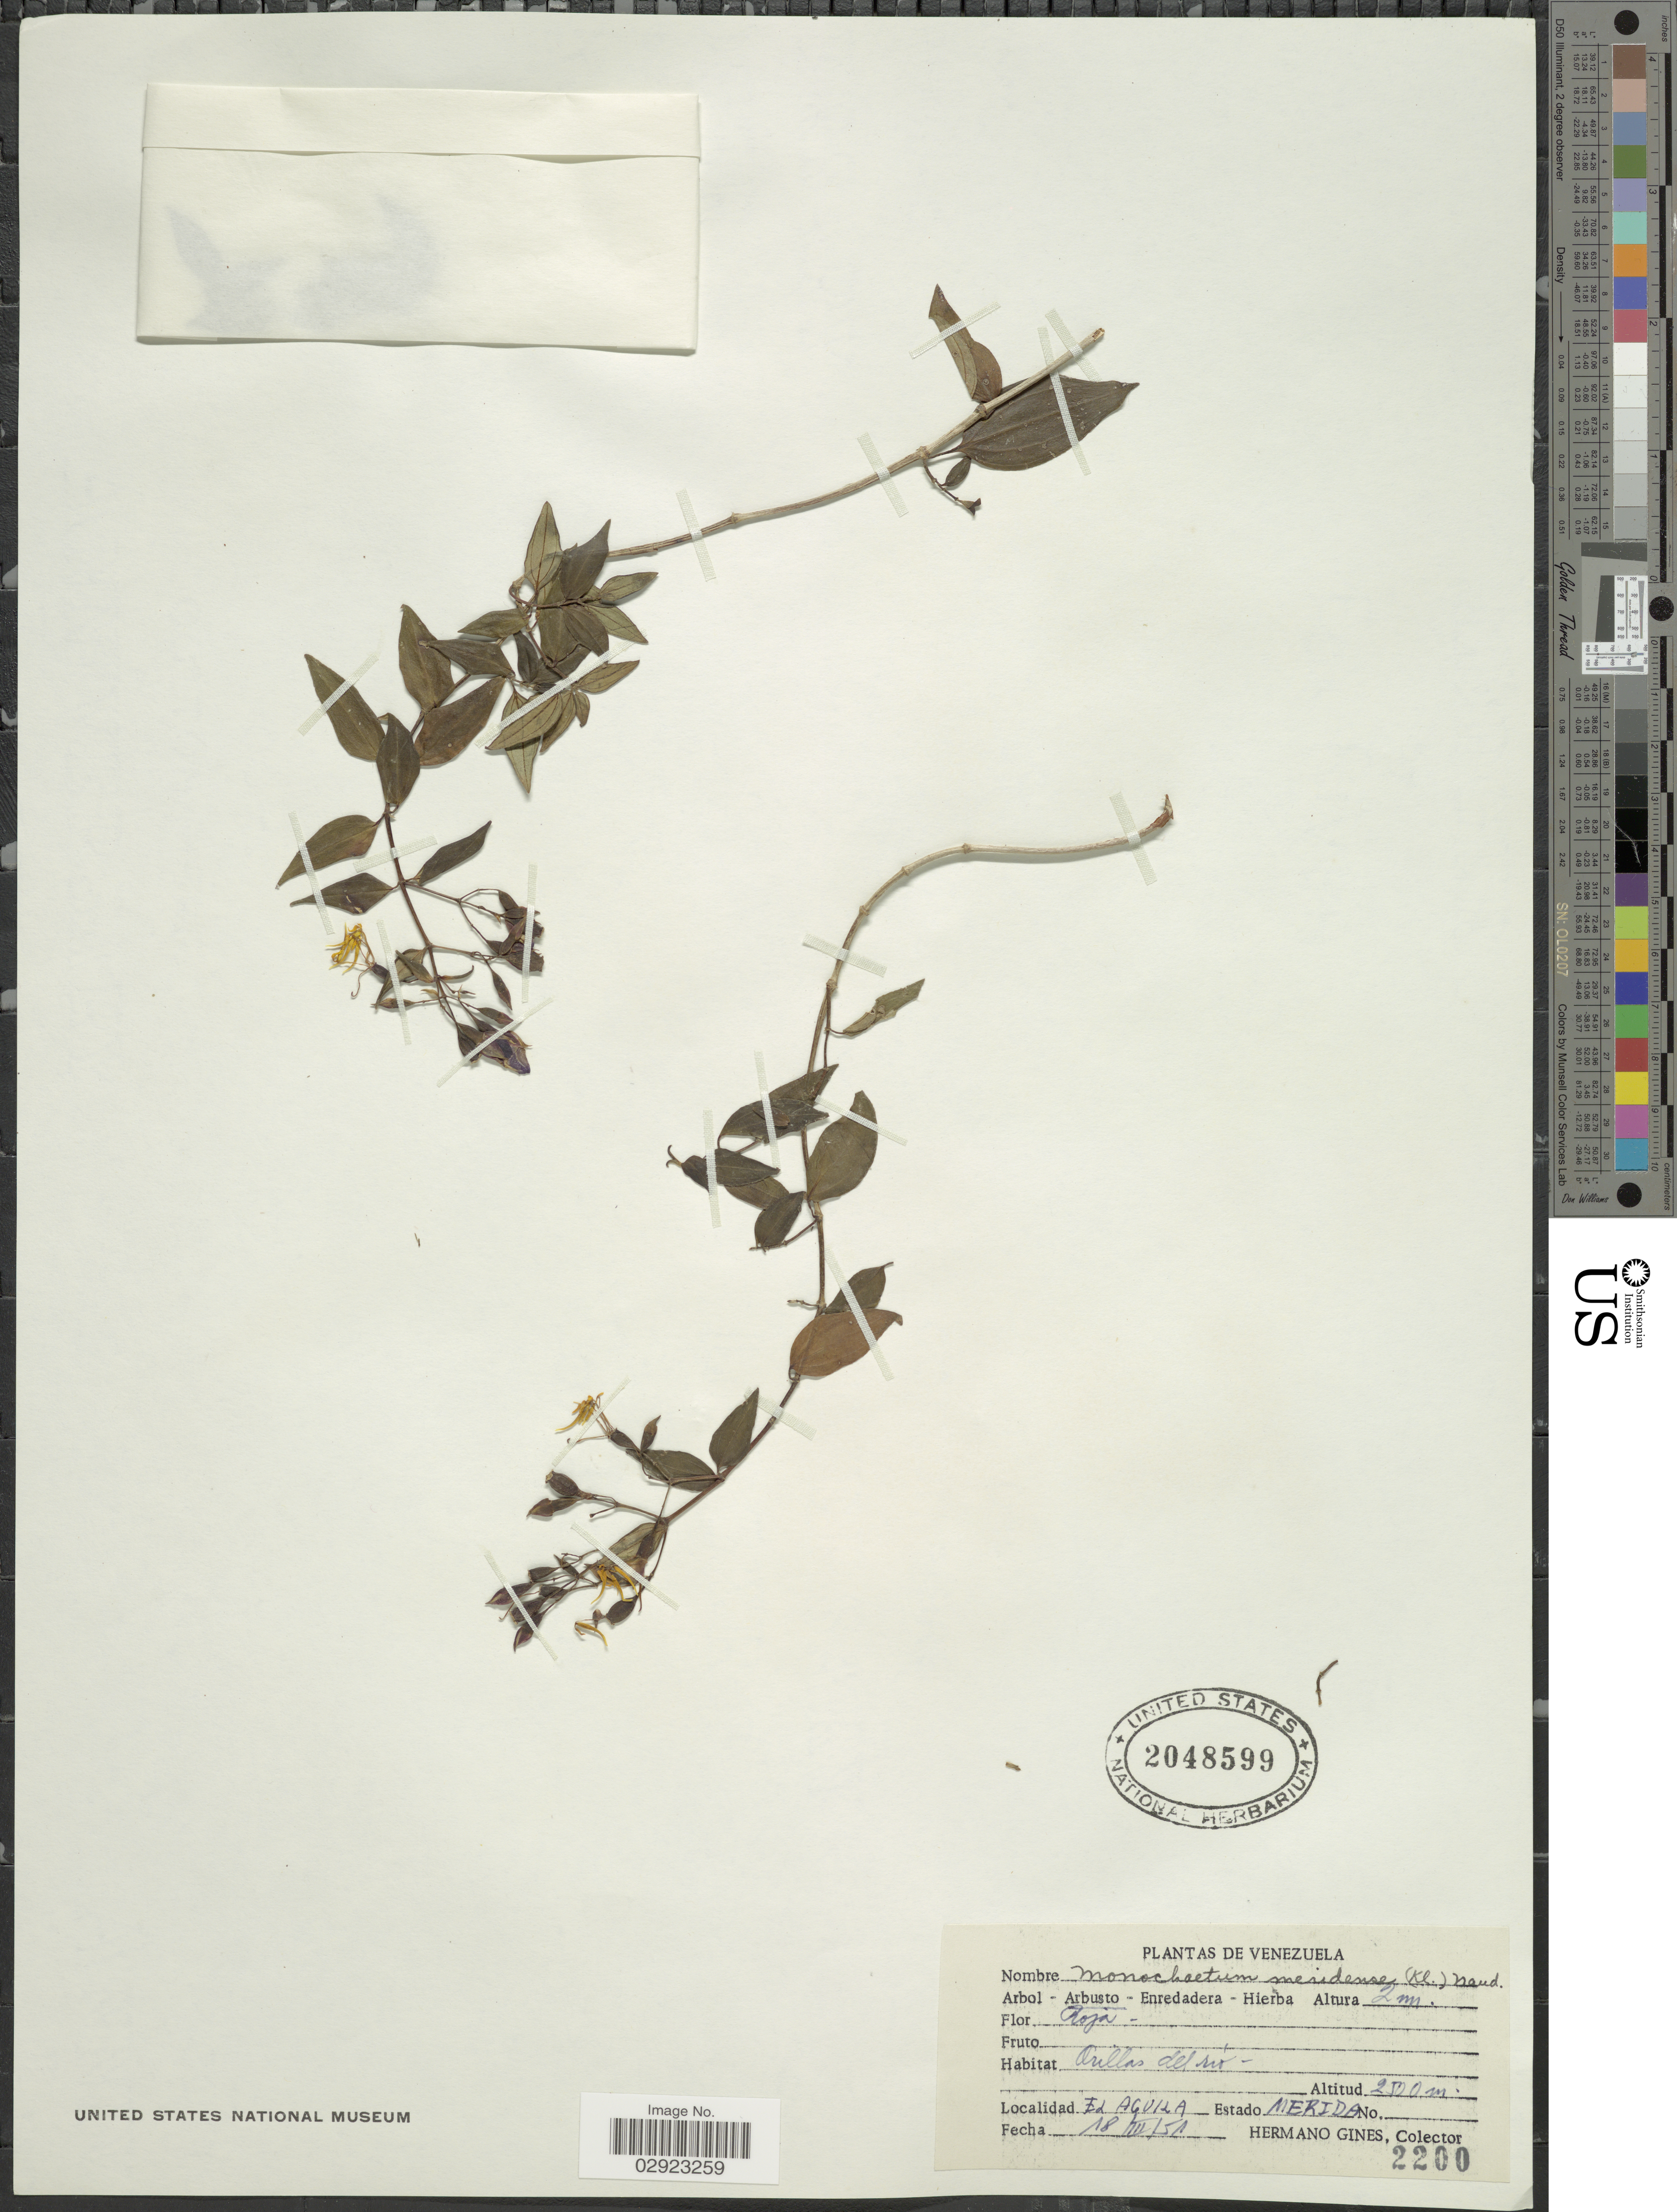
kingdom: Plantae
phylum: Tracheophyta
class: Magnoliopsida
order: Myrtales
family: Melastomataceae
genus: Monochaetum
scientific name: Monochaetum meridense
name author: (H. Karst.) Naudin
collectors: Bro. Gines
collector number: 2200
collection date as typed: Transcribed d/m/y: 18/3/51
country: Venezuela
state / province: Mérida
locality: El Aguila.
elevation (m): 2500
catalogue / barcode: US 2048599